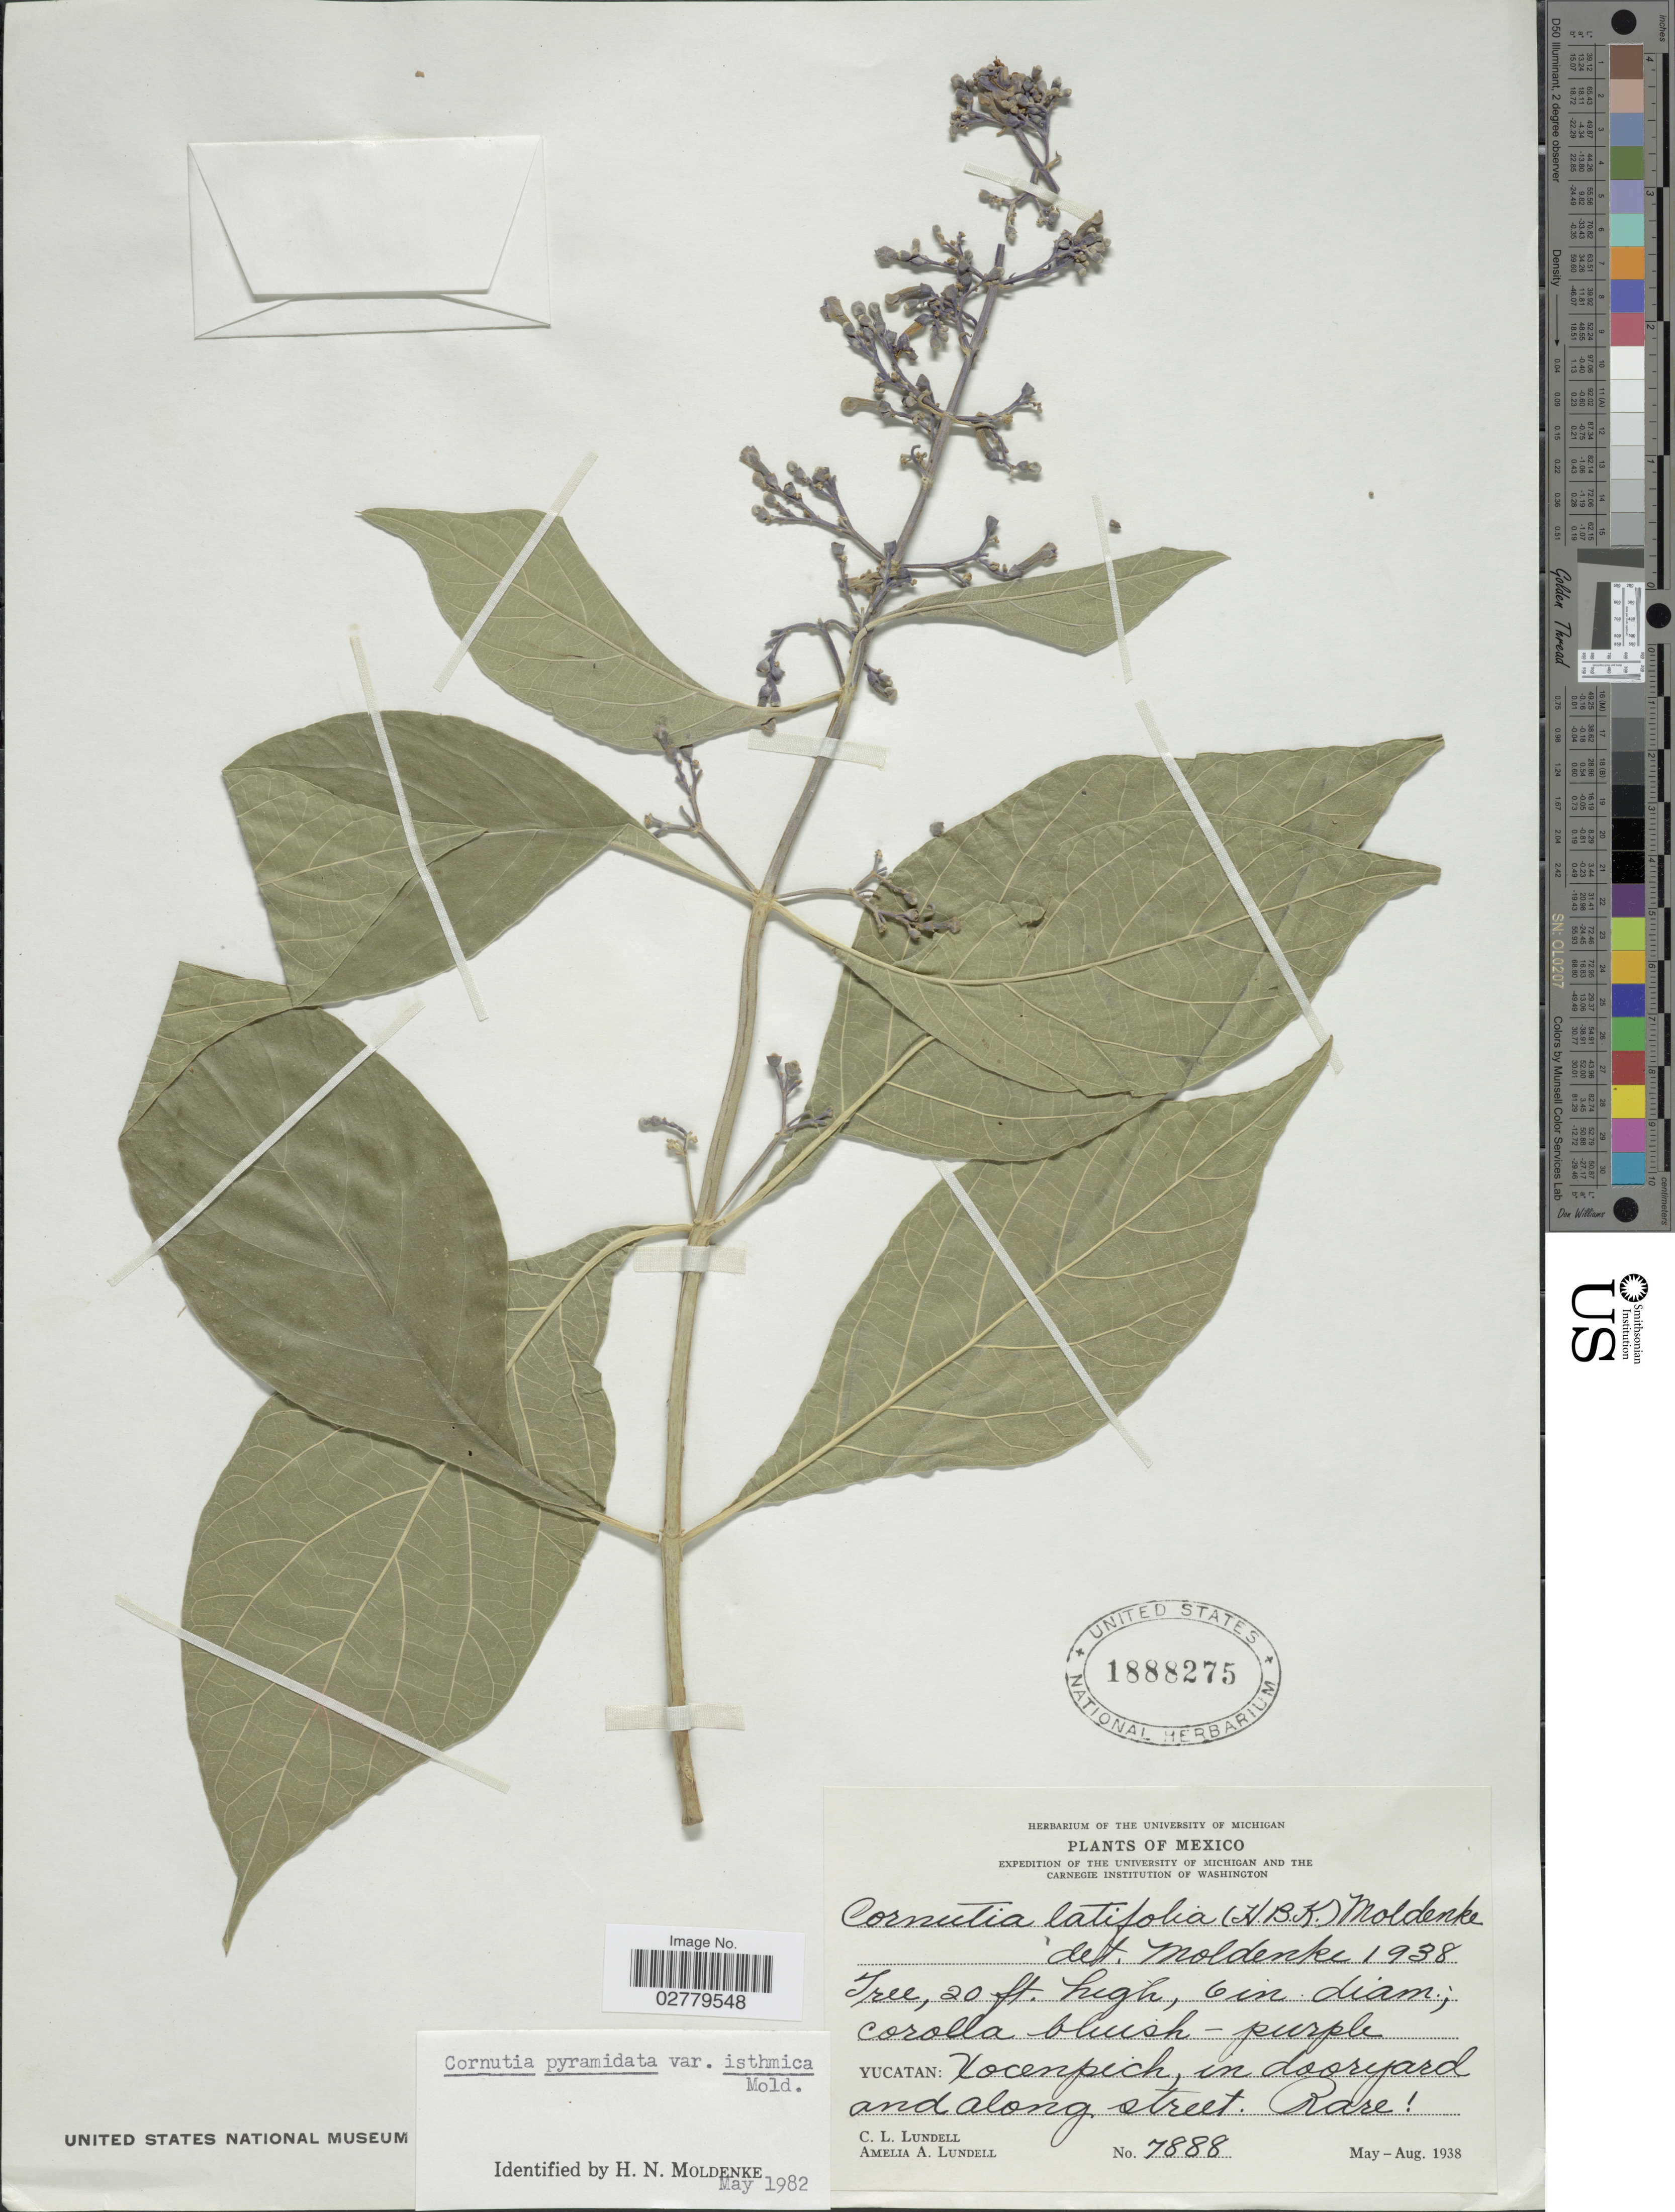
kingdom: Plantae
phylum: Tracheophyta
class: Magnoliopsida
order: Lamiales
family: Lamiaceae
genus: Cornutia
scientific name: Cornutia pyramidata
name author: L.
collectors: C. L. Lundell & A. A. Lundell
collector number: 7888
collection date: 1938-05/1938-08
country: Mexico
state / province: Yucatán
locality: Xocenpich, in dooryard and along street.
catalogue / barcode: US 1888275